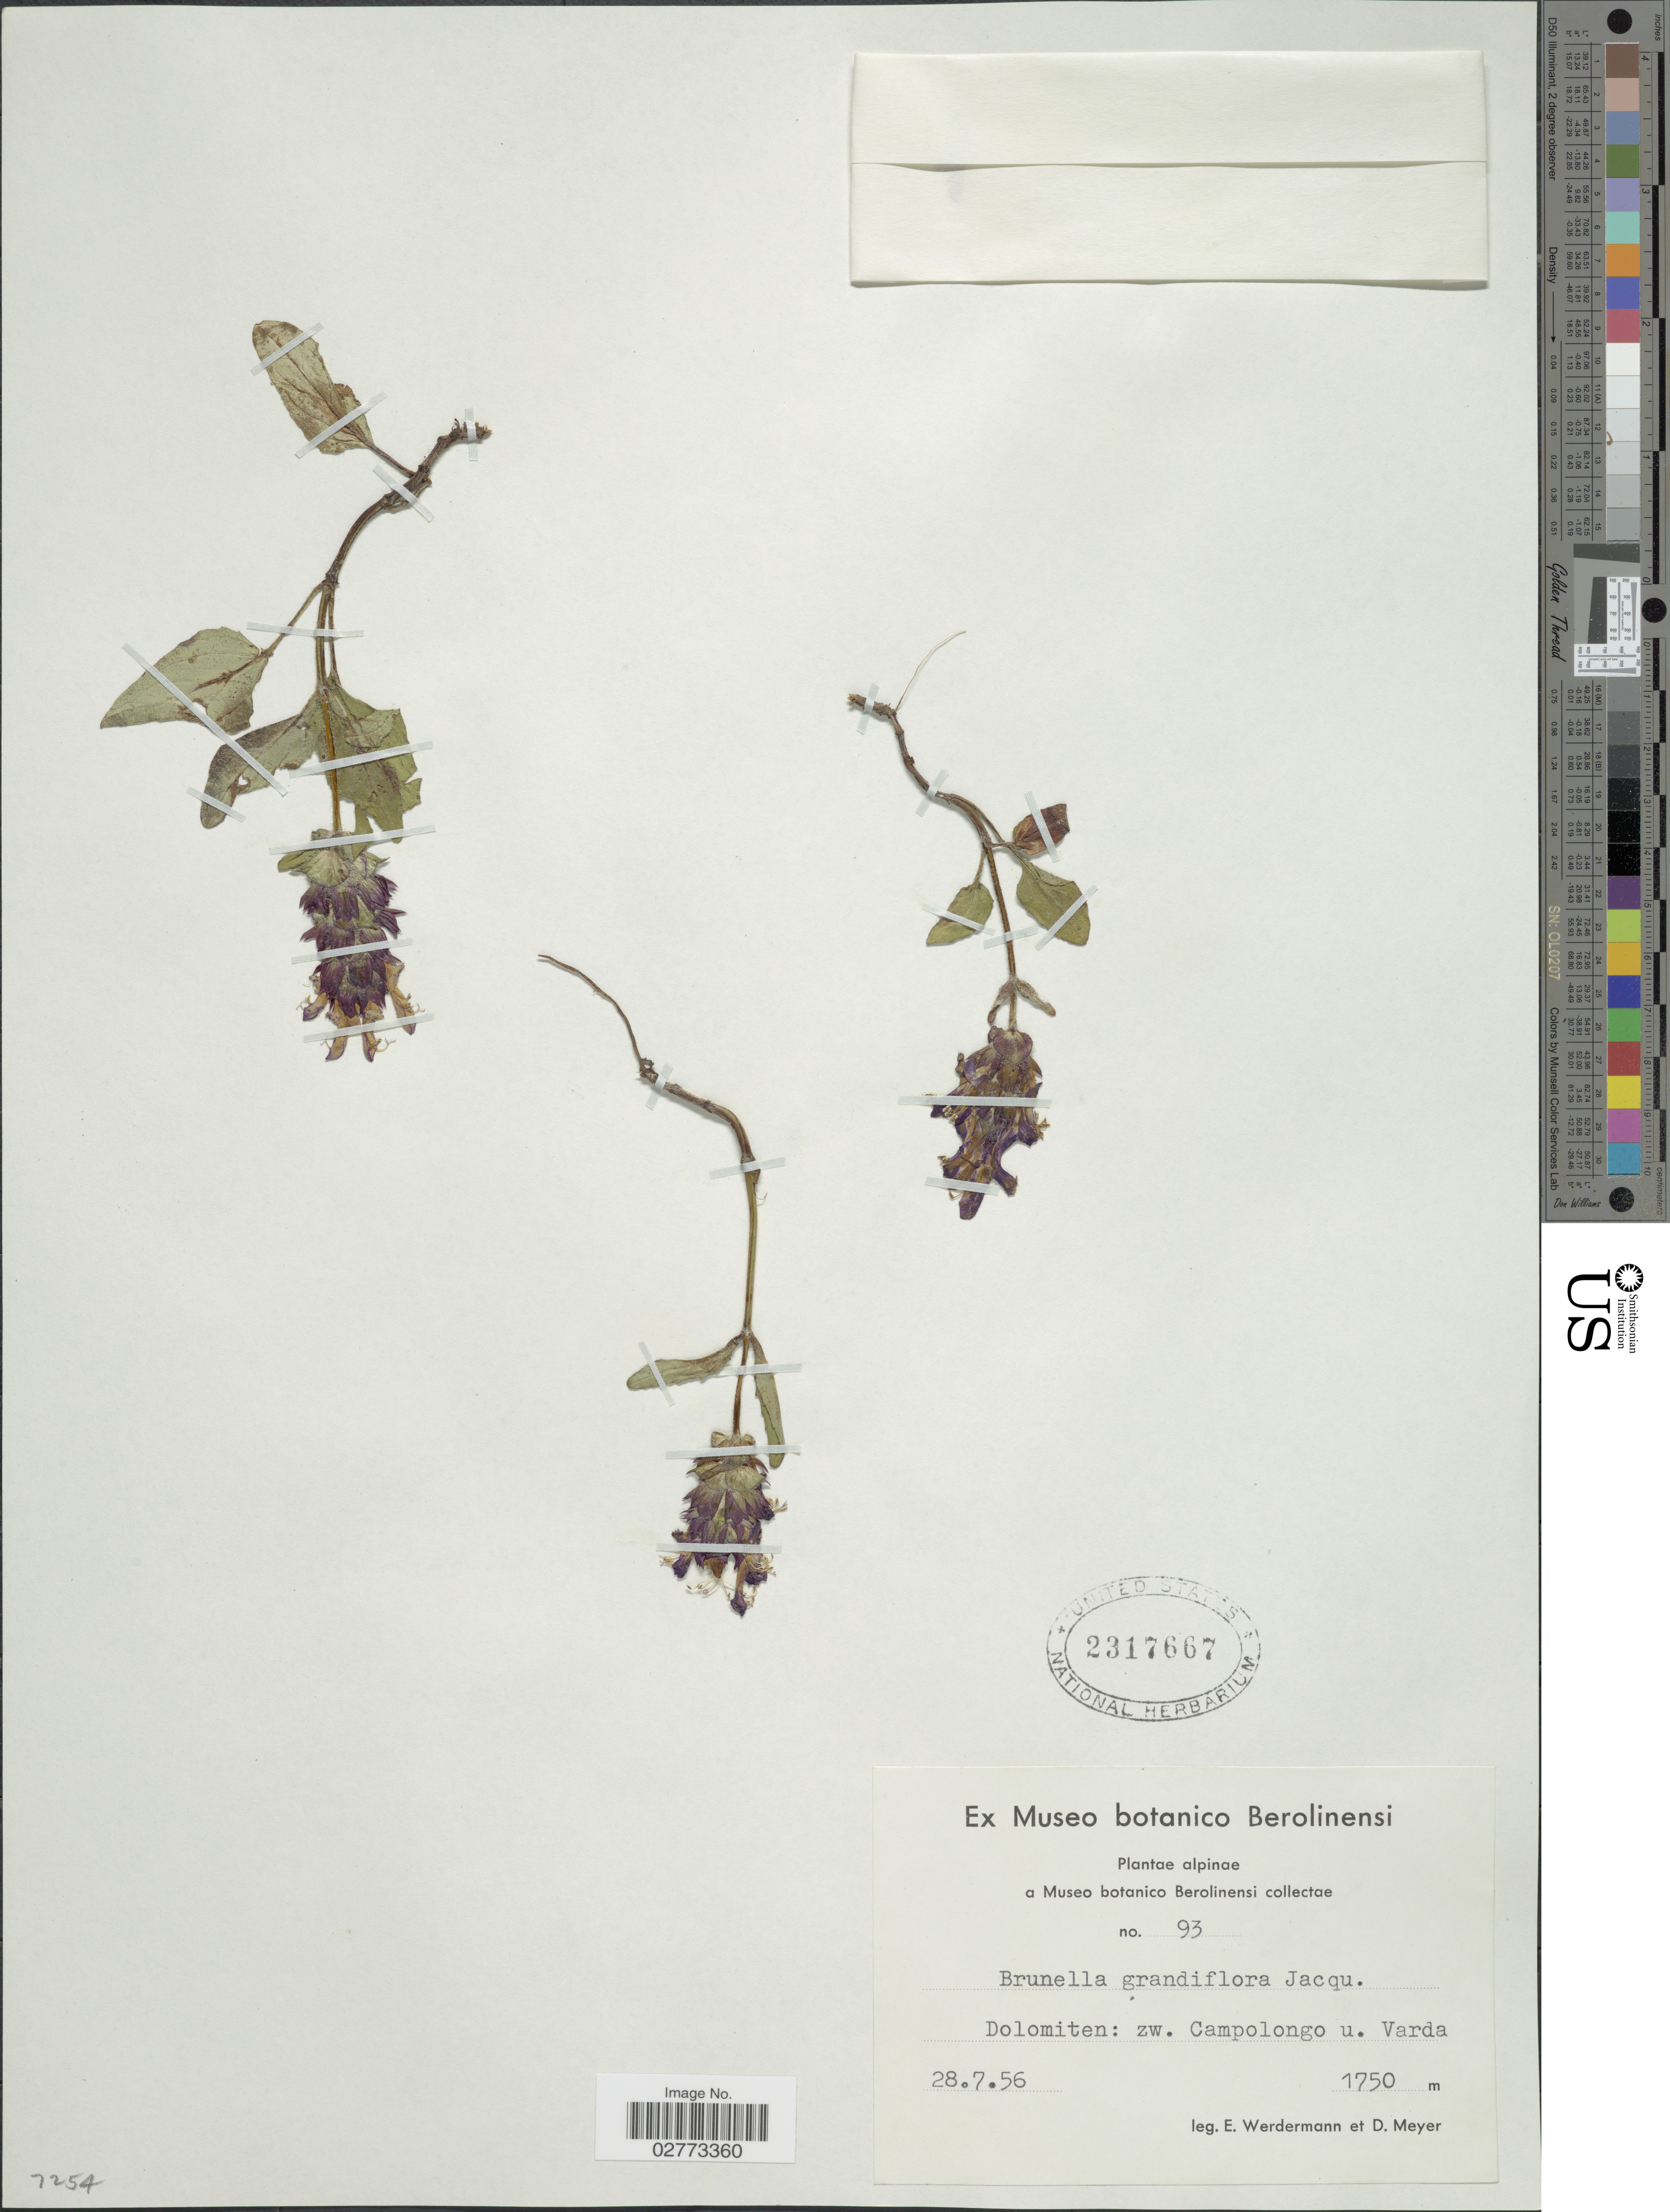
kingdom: Plantae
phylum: Tracheophyta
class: Magnoliopsida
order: Lamiales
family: Lamiaceae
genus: Prunella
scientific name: Prunella grandiflora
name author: (L.) Turra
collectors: E. Werdermann & D. Meyer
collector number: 93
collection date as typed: Transcribed d/m/y: 28/7/56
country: Italy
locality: Alpinae. Dolomiten: zw. Campolongo u. Varda.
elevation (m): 1750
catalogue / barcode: US 2317667